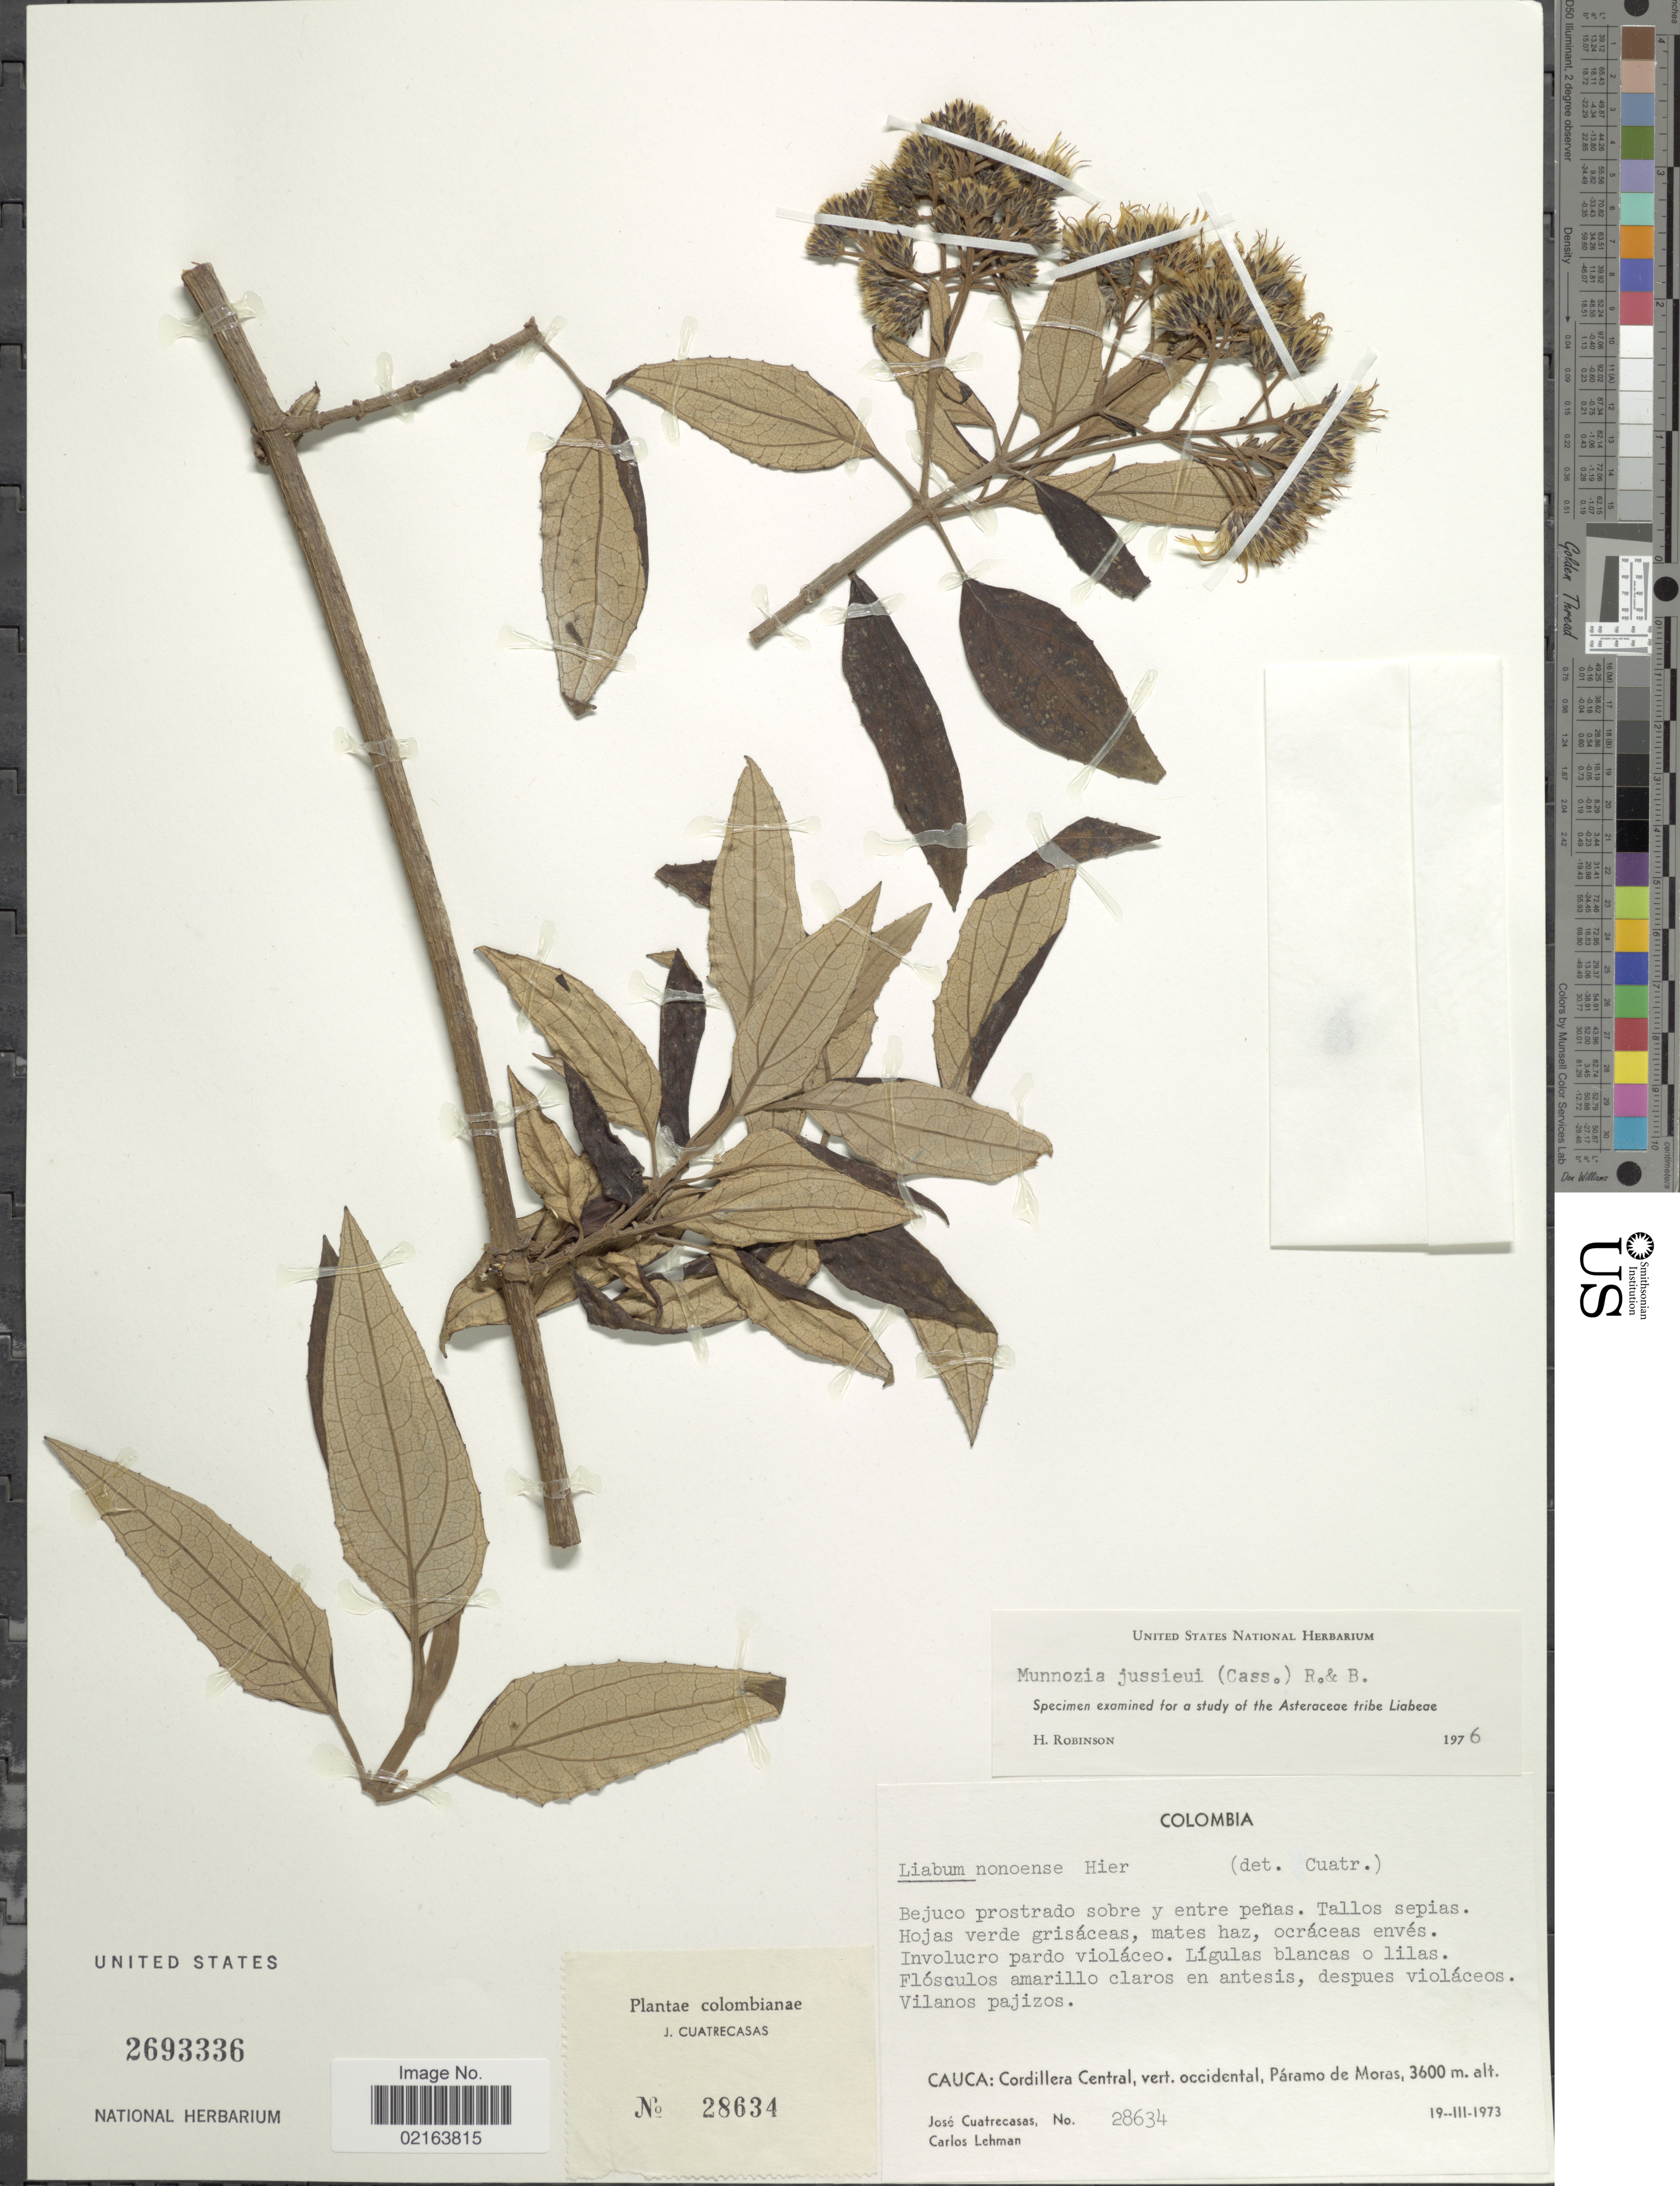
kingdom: Plantae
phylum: Tracheophyta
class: Magnoliopsida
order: Asterales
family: Asteraceae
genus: Munnozia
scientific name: Munnozia jussieui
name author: (Cass.) H. Rob. & Brettell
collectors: J. Cuatrecasas & C. Lehmann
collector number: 28634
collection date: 1973-03-19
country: Colombia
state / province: Cauca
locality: Cauca: Cordillera Central, vert. occidental, Paramo de Moras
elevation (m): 3600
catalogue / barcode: US 2693336